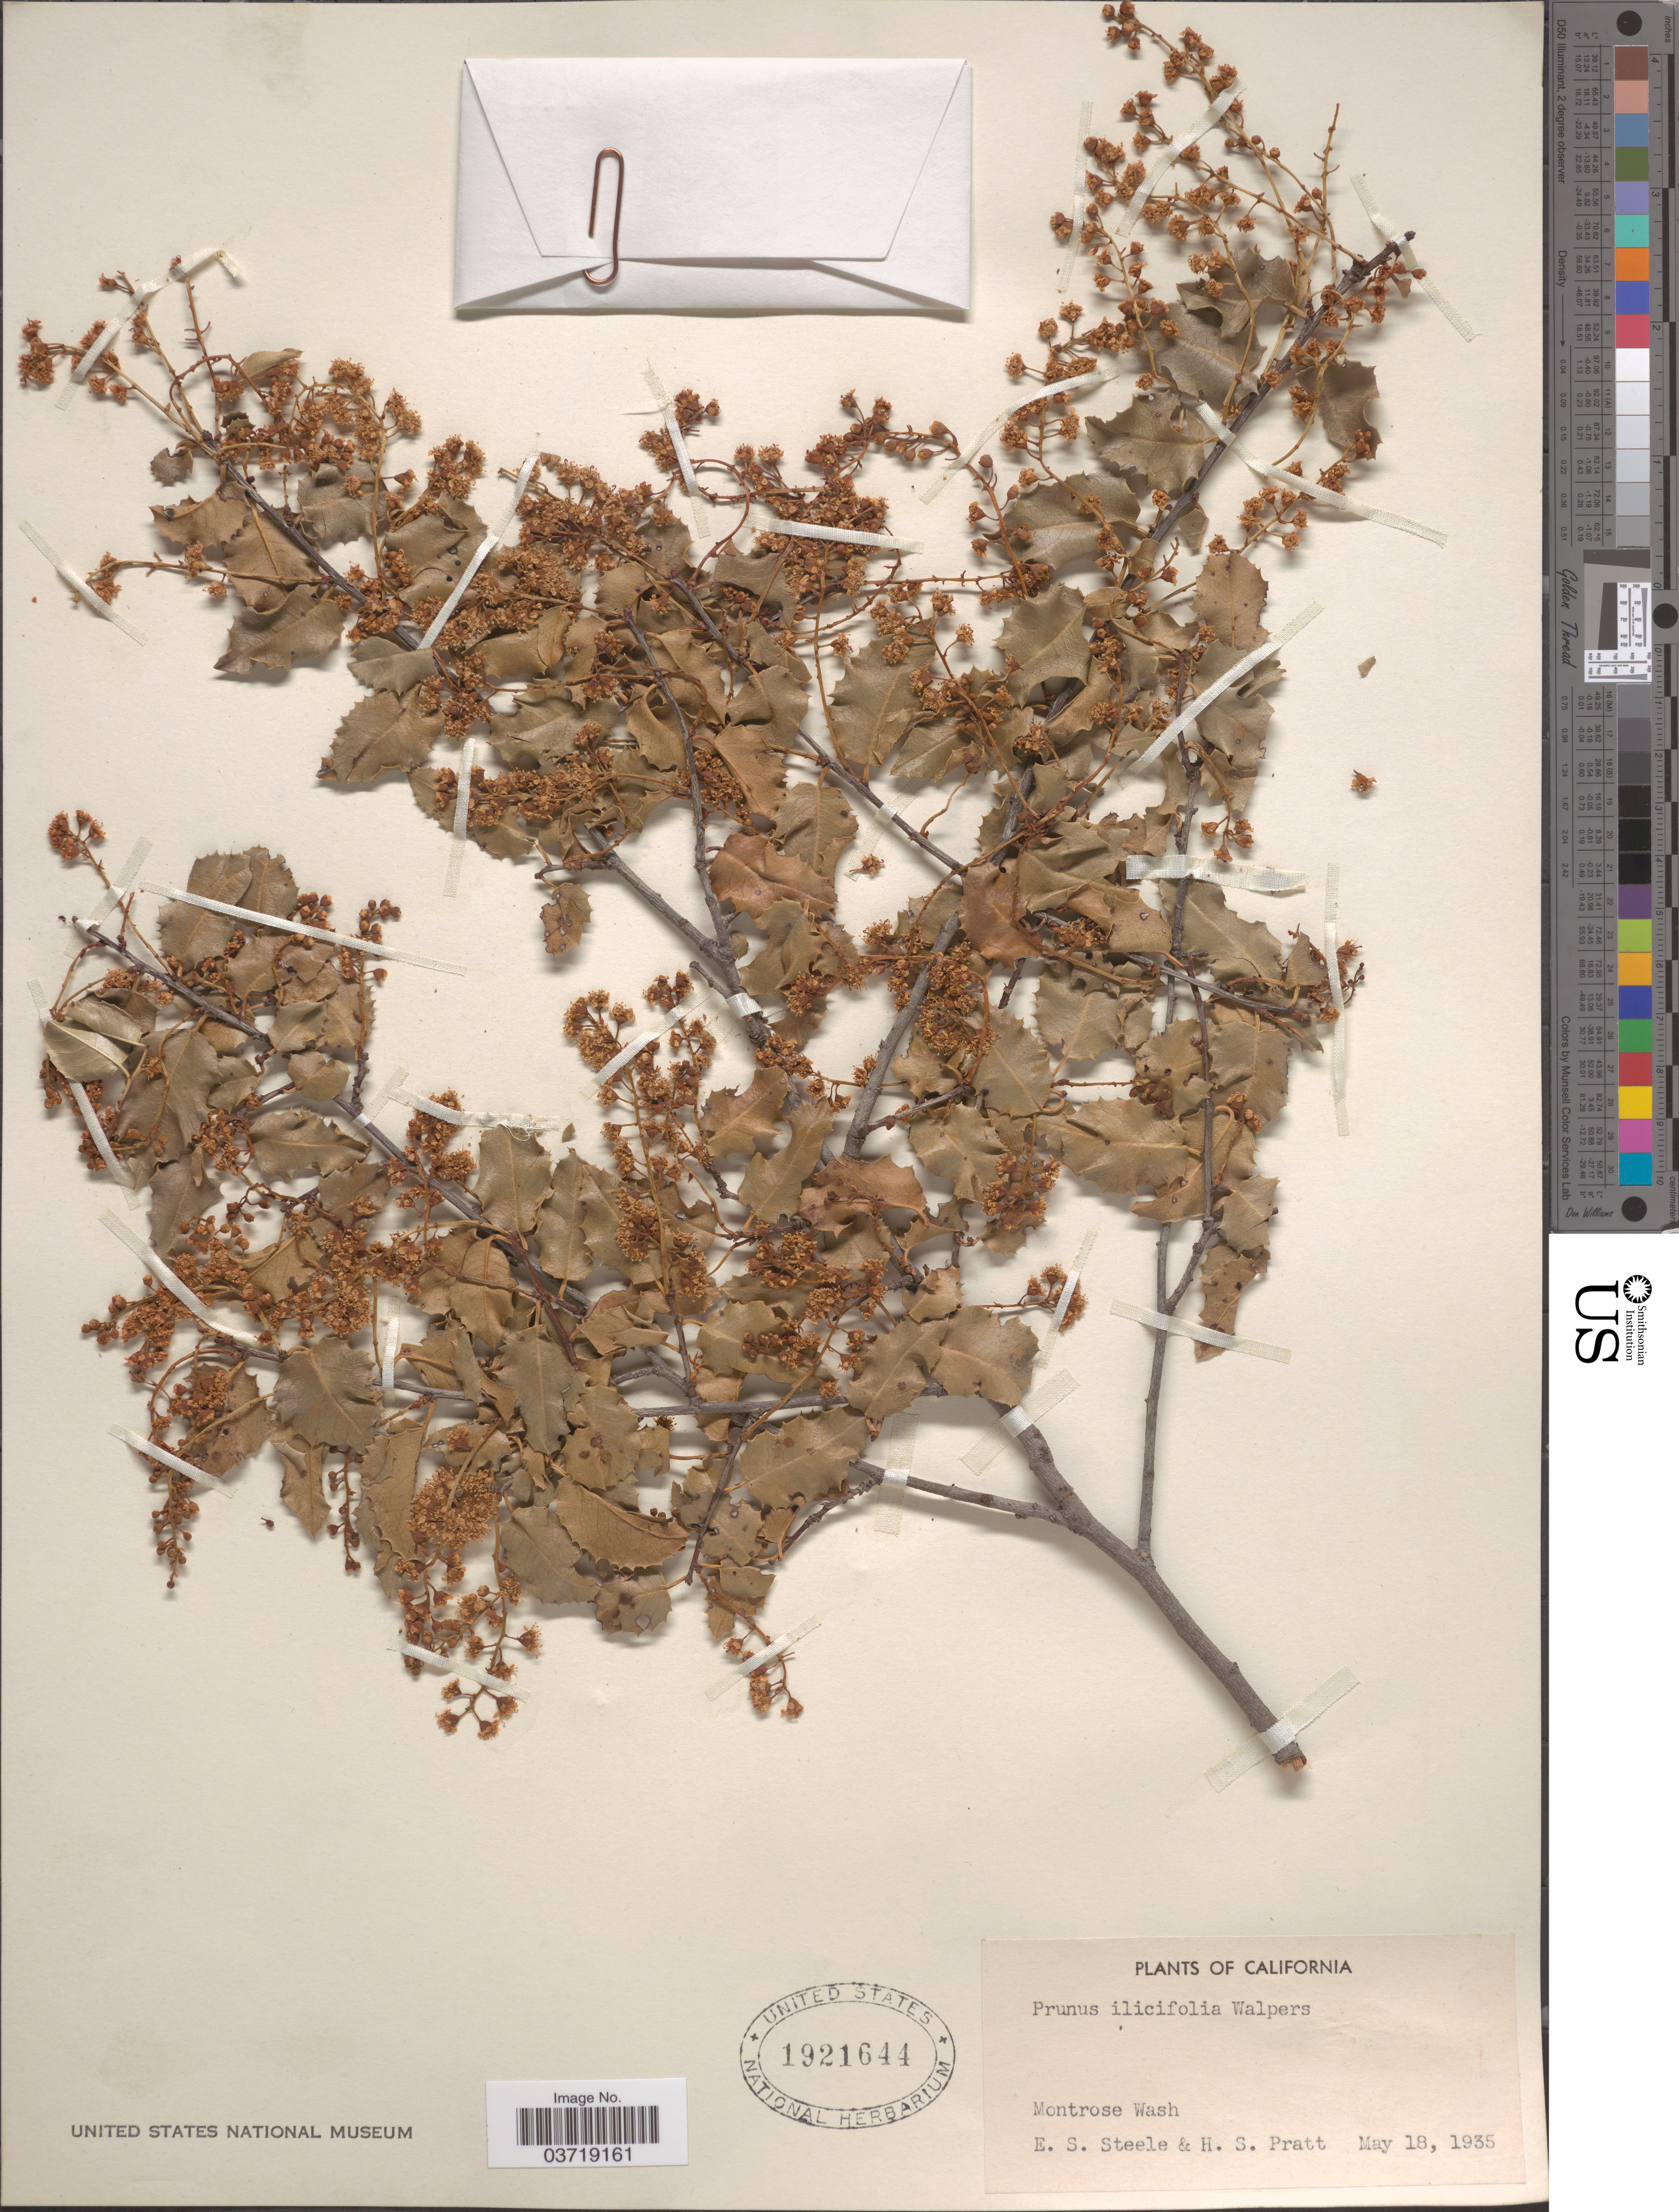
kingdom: Plantae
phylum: Tracheophyta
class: Magnoliopsida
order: Rosales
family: Rosaceae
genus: Prunus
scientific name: Prunus ilicifolia var. ilicifolia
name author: (Nutt. ex Hook. & Arn.) D. Dietr.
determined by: Strong, Mark T., (BOT), Smithsonian Institution - National Museum of Natural History (UNITED STATES)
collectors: E. Steele & H. Pratt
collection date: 1935-05-18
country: United States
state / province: California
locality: Montrose Wash.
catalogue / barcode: US 1921644